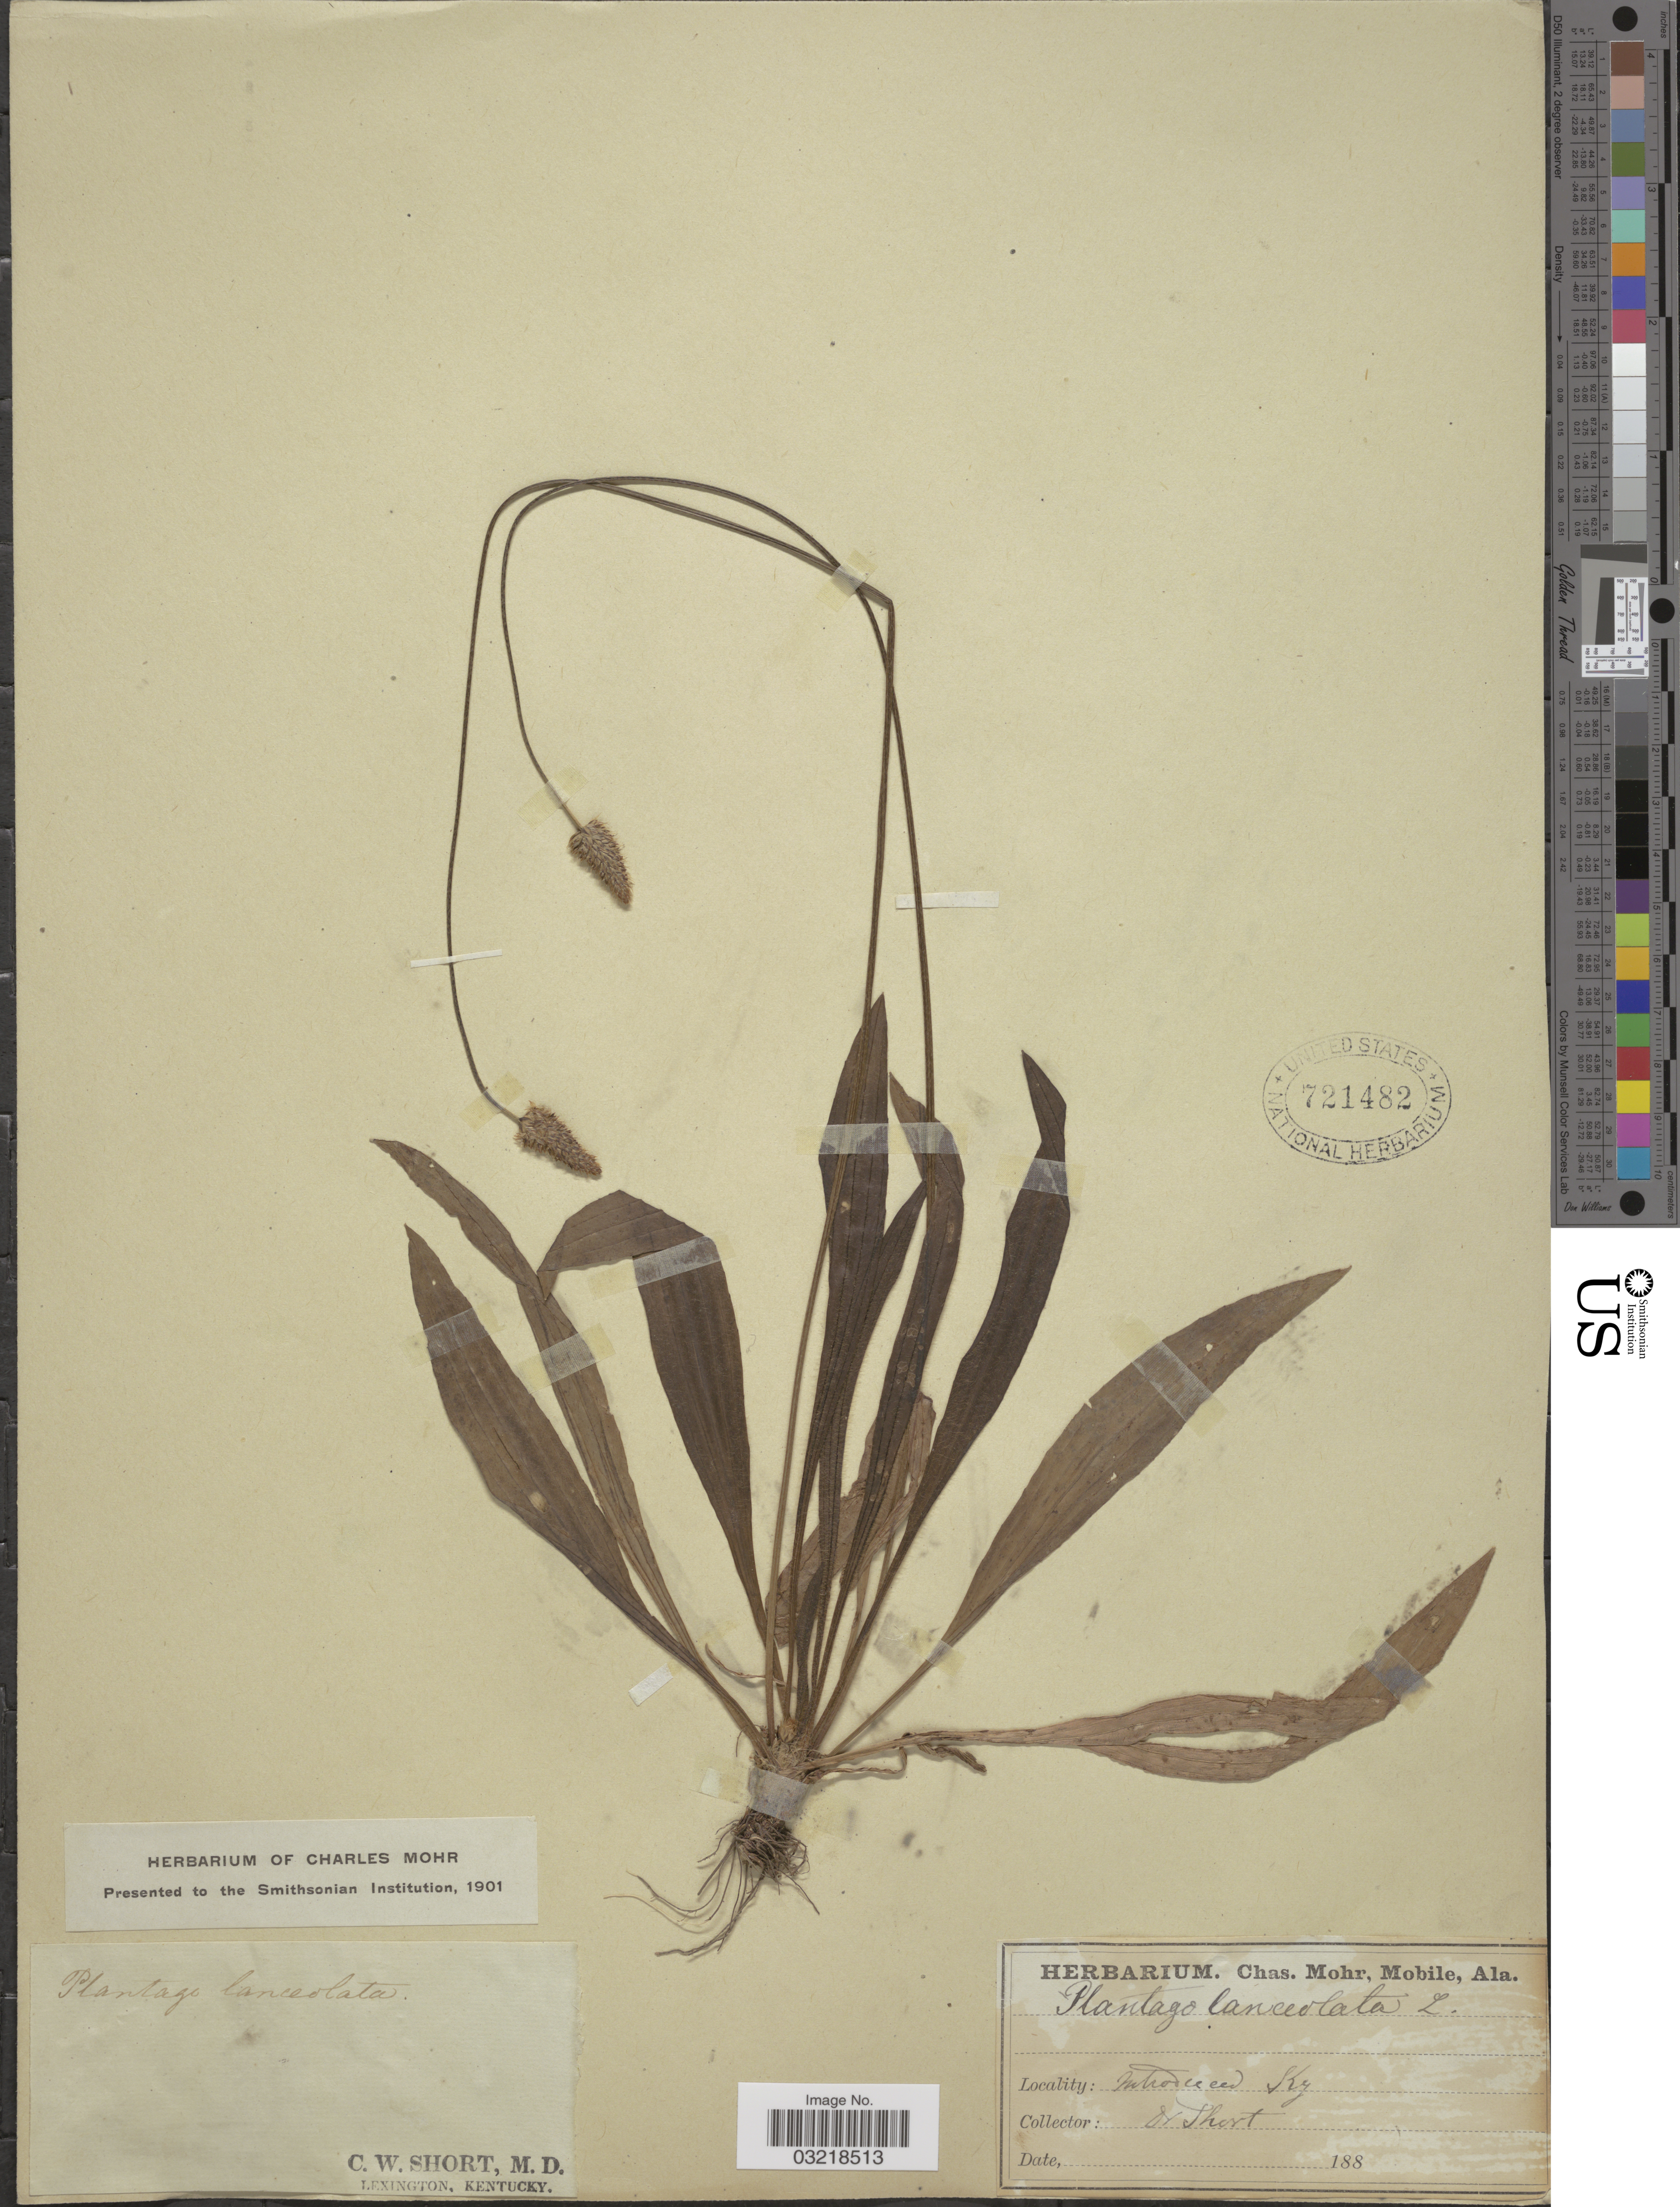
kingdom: Plantae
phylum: Tracheophyta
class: Magnoliopsida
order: Lamiales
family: Plantaginaceae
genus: Plantago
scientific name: Plantago lanceolata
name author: L.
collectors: C. W. Short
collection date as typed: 188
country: United States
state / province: Kentucky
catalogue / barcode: US 721482